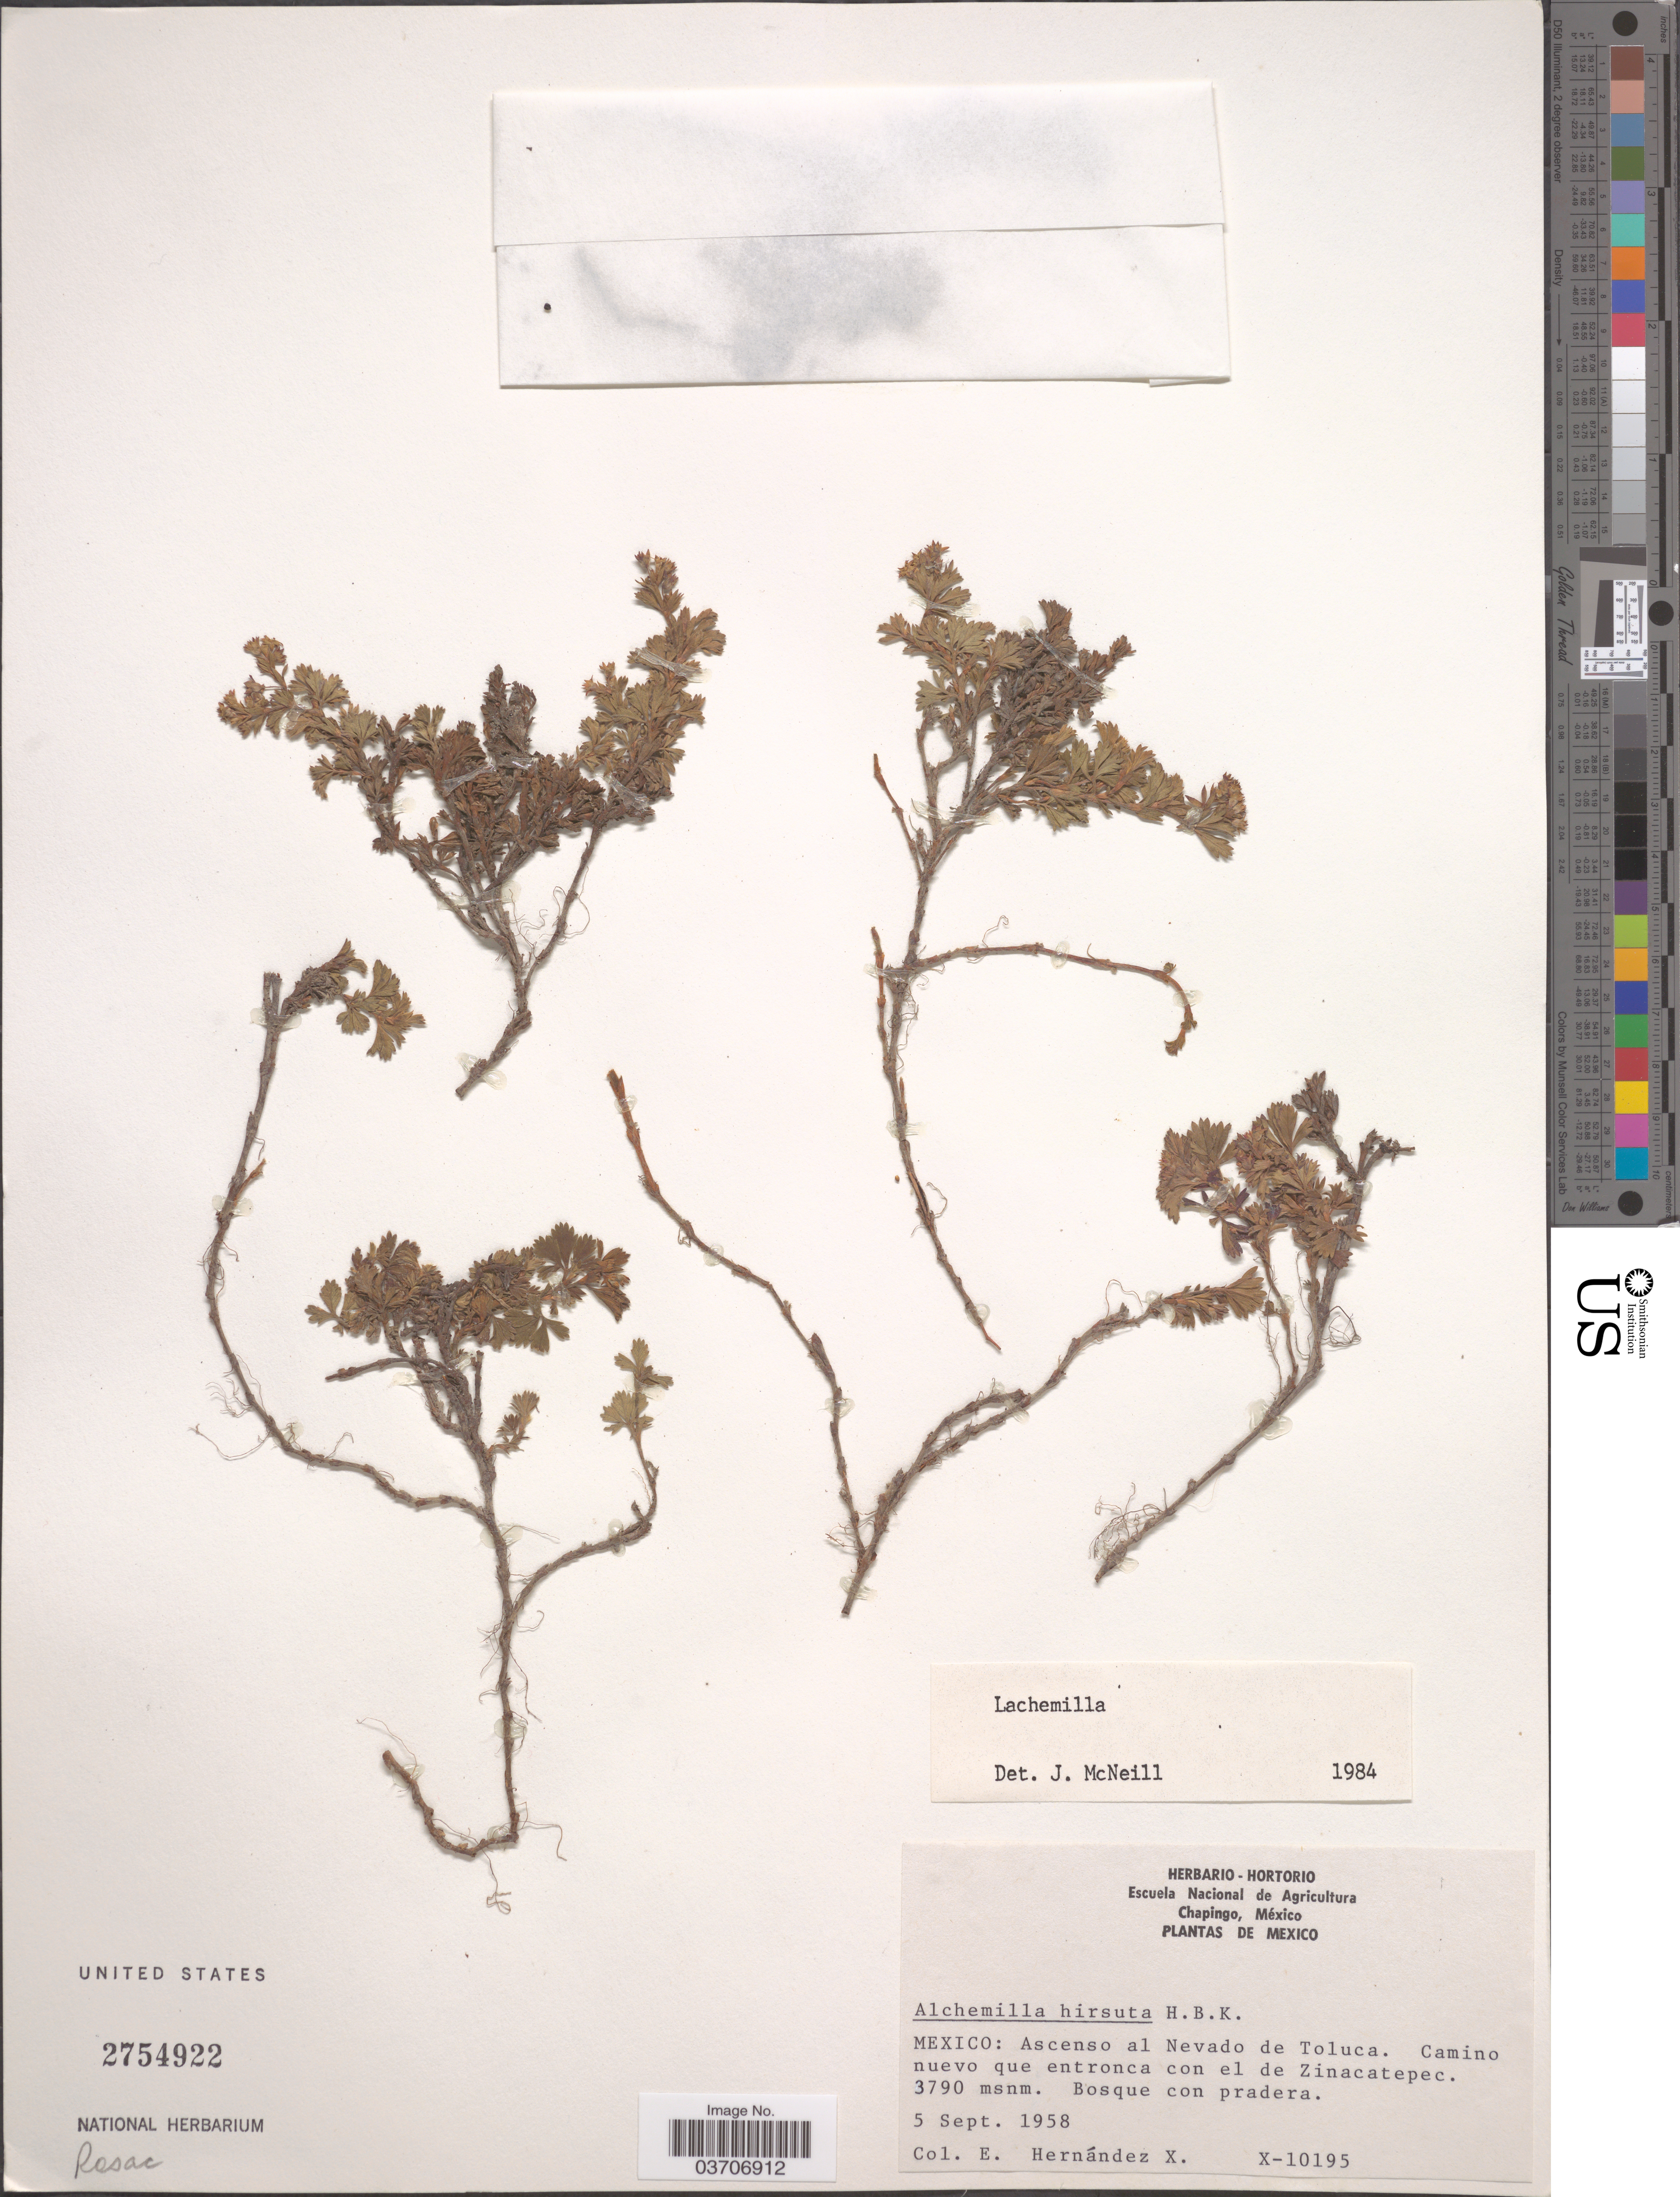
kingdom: Plantae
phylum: Tracheophyta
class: Magnoliopsida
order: Rosales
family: Rosaceae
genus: Lachemilla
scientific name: Lachemilla sp.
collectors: E. Hernandez X.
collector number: X-10195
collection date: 1958-09-05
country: Mexico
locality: Ascenso al Nevado de Toluca. Camino nuevo que entronca con el de Zinacatepec.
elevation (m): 3790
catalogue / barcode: US 2754922